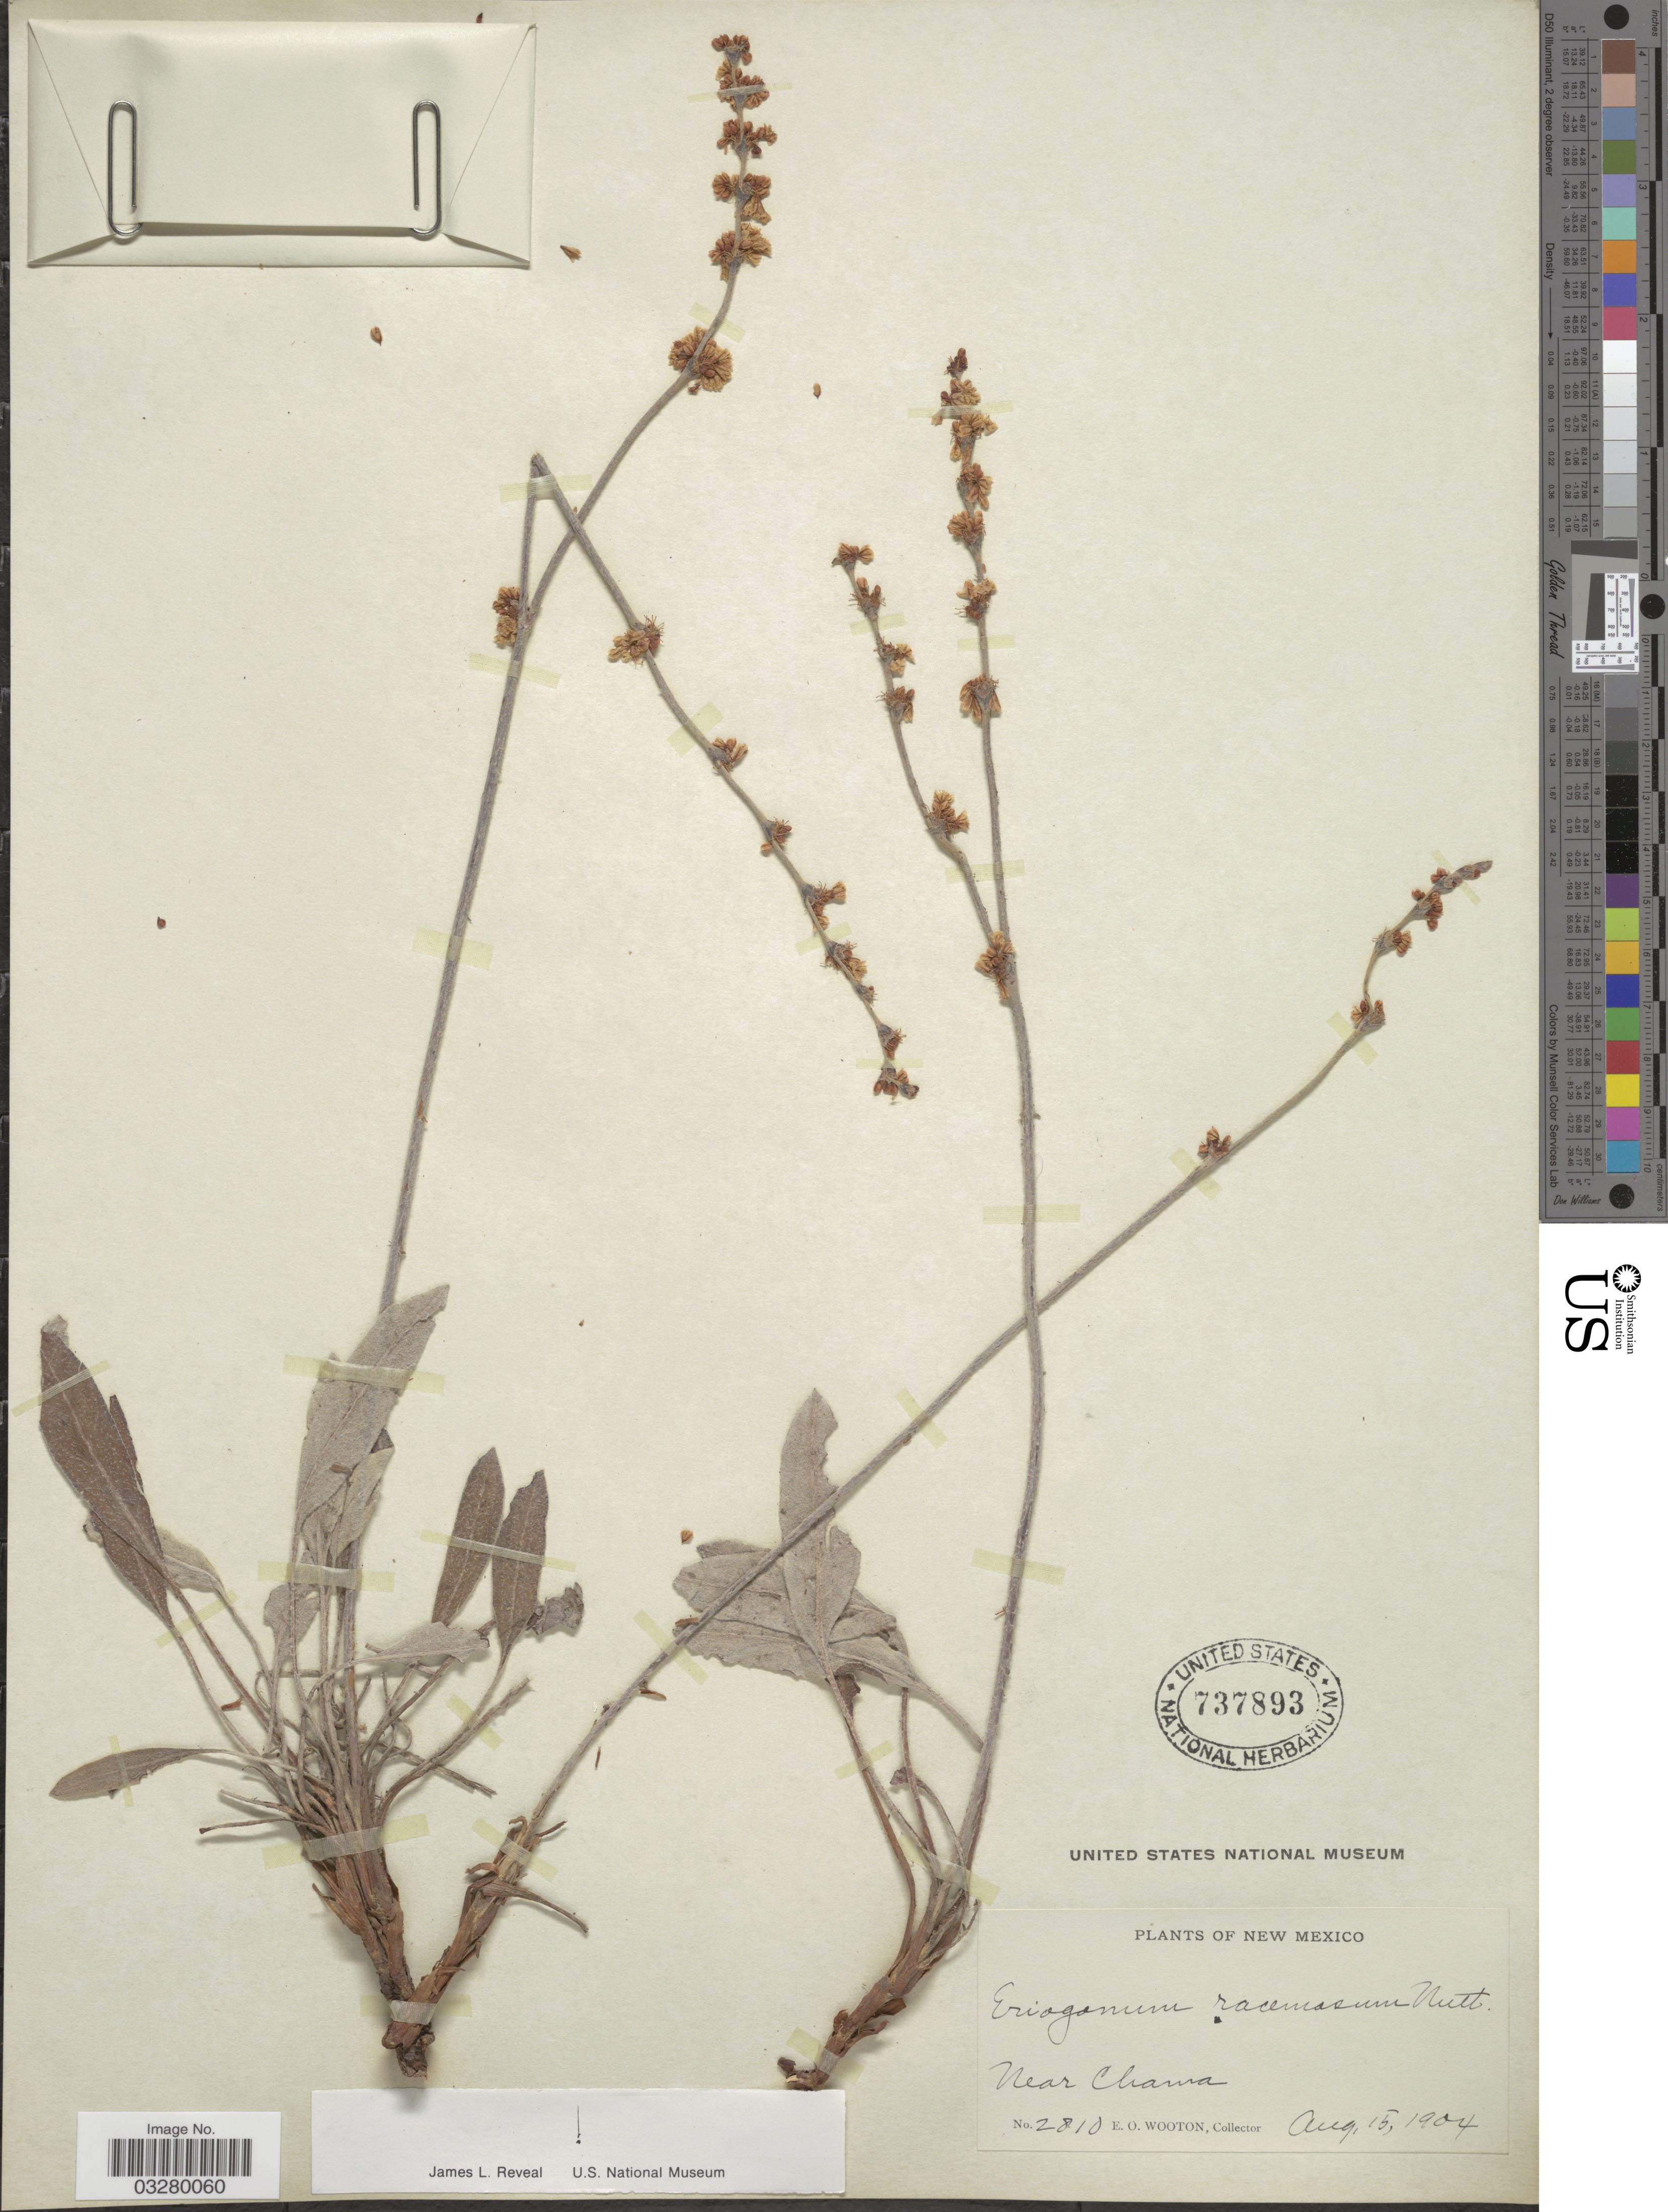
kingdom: Plantae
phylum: Tracheophyta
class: Magnoliopsida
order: Caryophyllales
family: Polygonaceae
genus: Eriogonum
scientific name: Eriogonum racemosum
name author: Nutt.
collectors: E. O. Wooton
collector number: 2810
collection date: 1904-08-15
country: United States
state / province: New Mexico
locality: Near Chama.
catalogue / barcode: US 737893